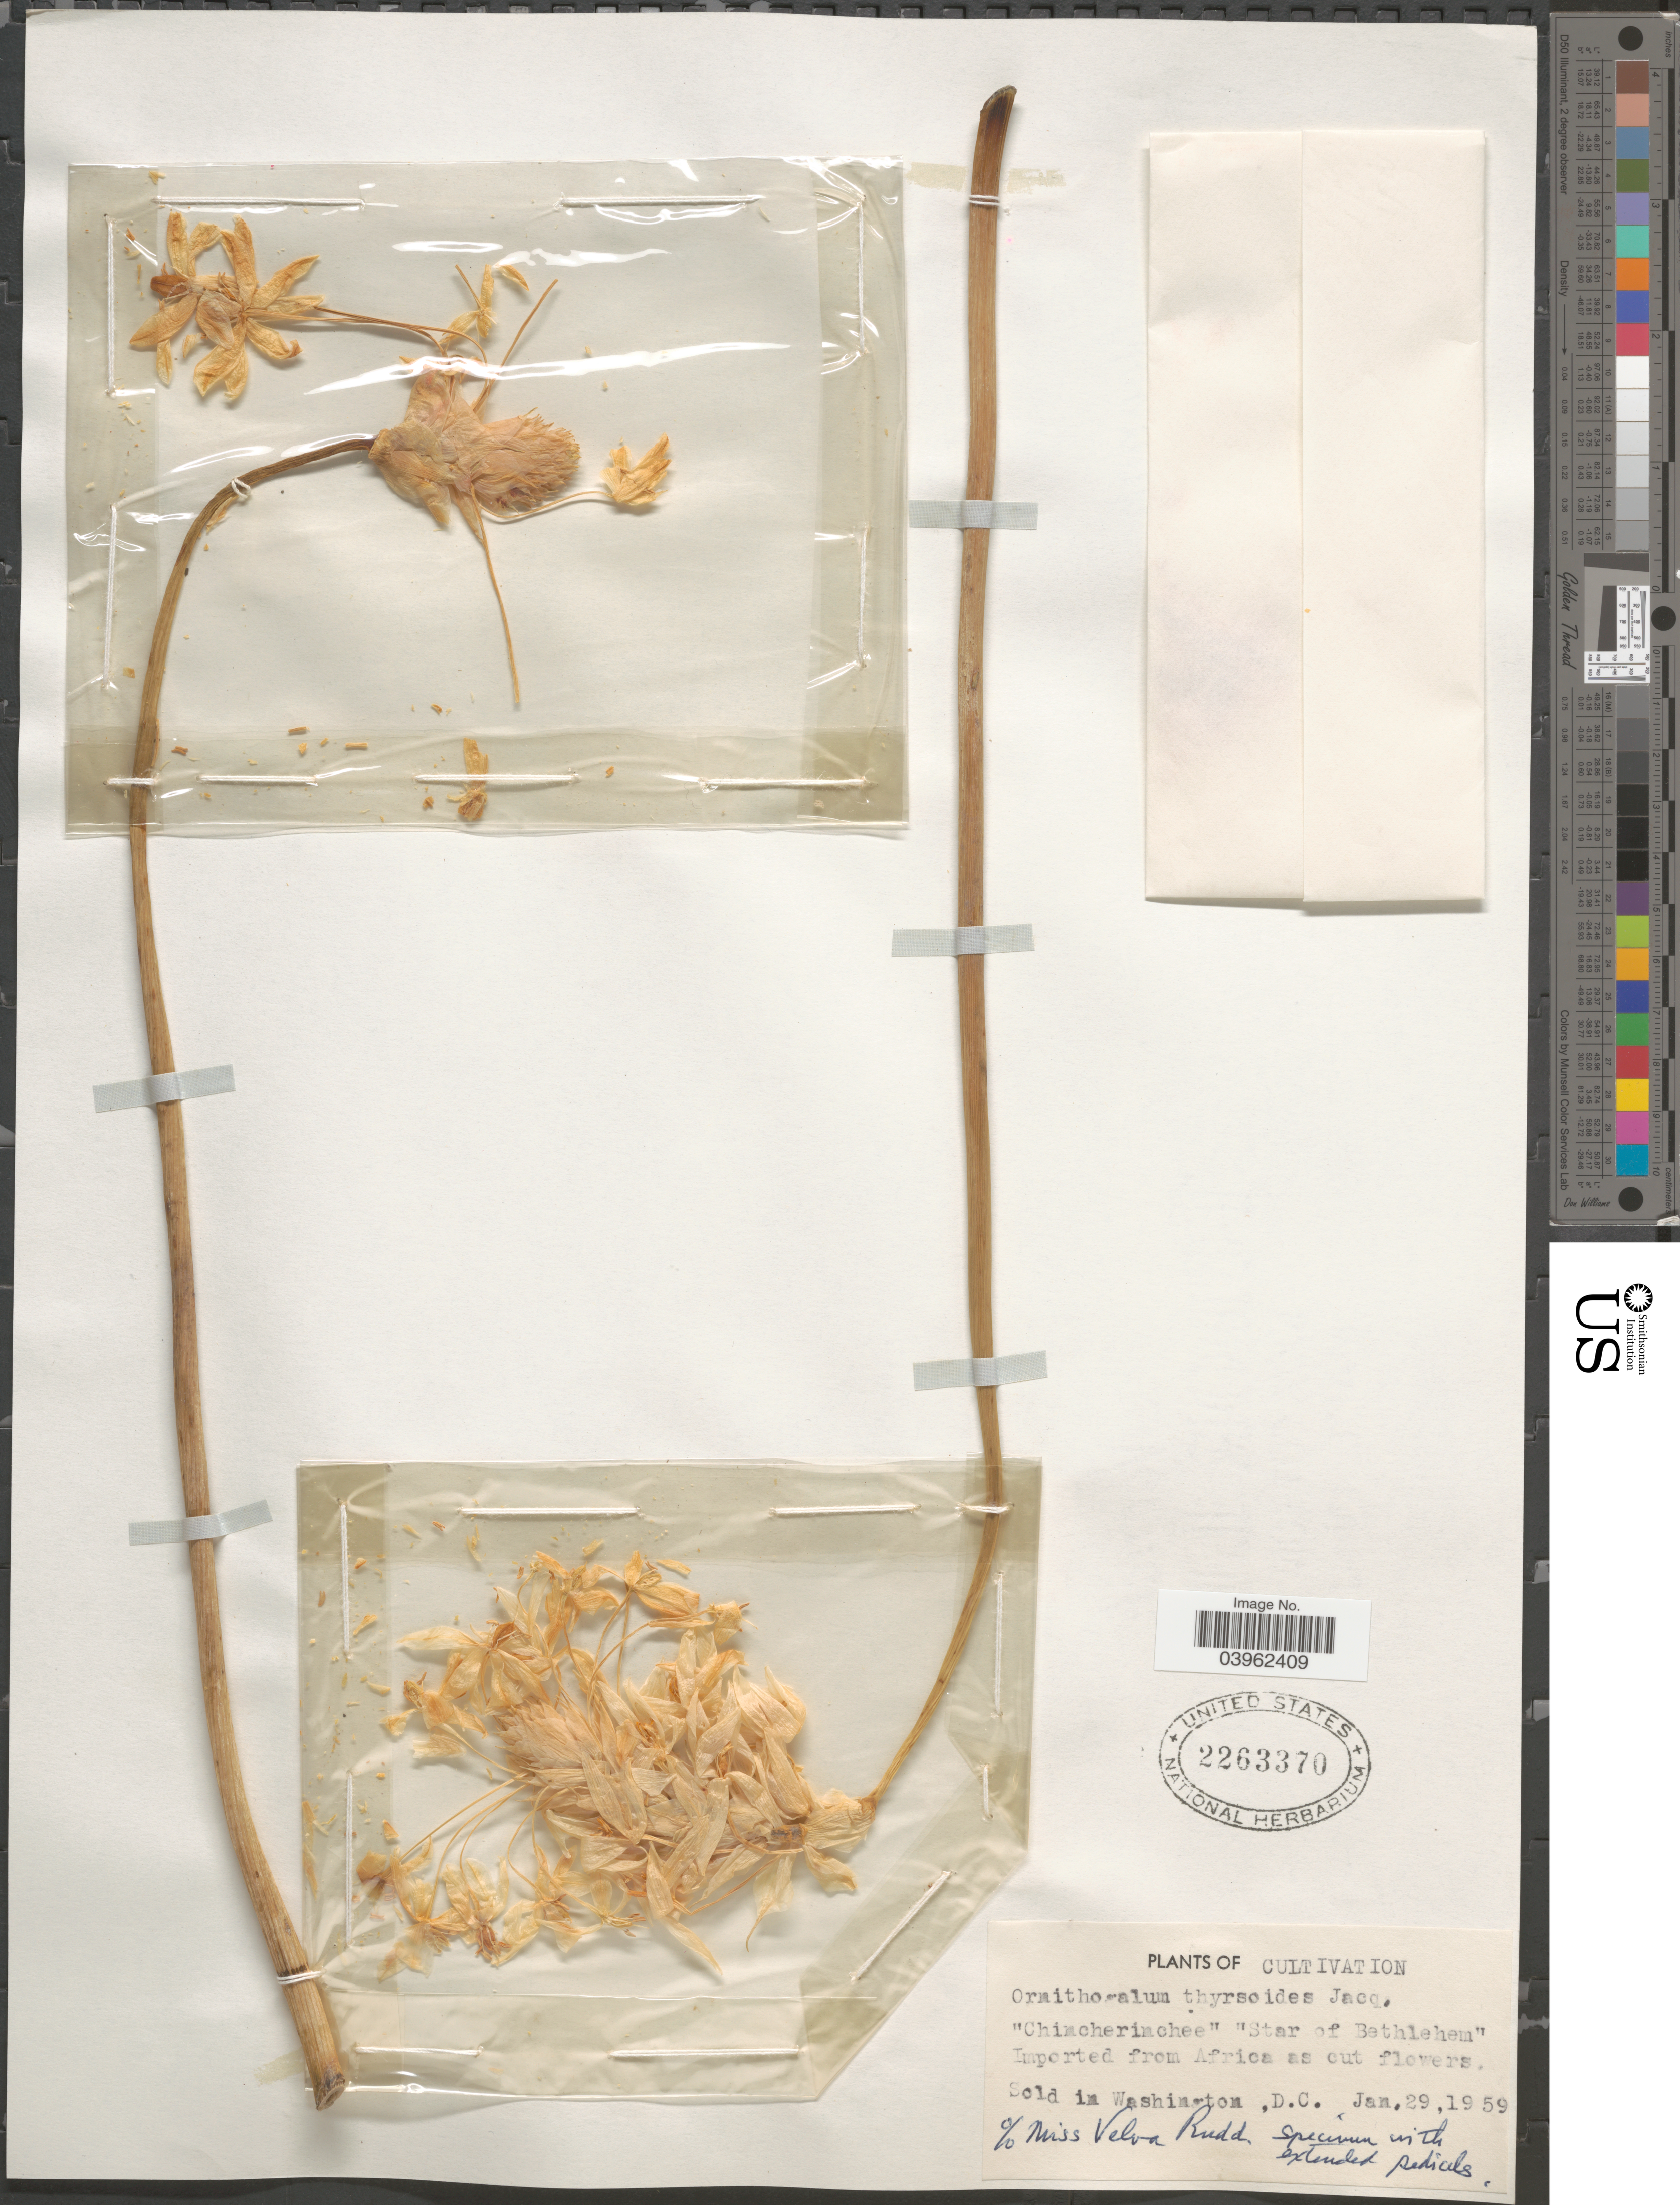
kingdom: Plantae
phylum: Tracheophyta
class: Liliopsida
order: Asparagales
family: Asparagaceae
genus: Ornithogalum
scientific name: Ornithogalum thyrsoides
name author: Jacq.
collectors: V. E. Rudd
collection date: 1959-01-29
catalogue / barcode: US 2263370